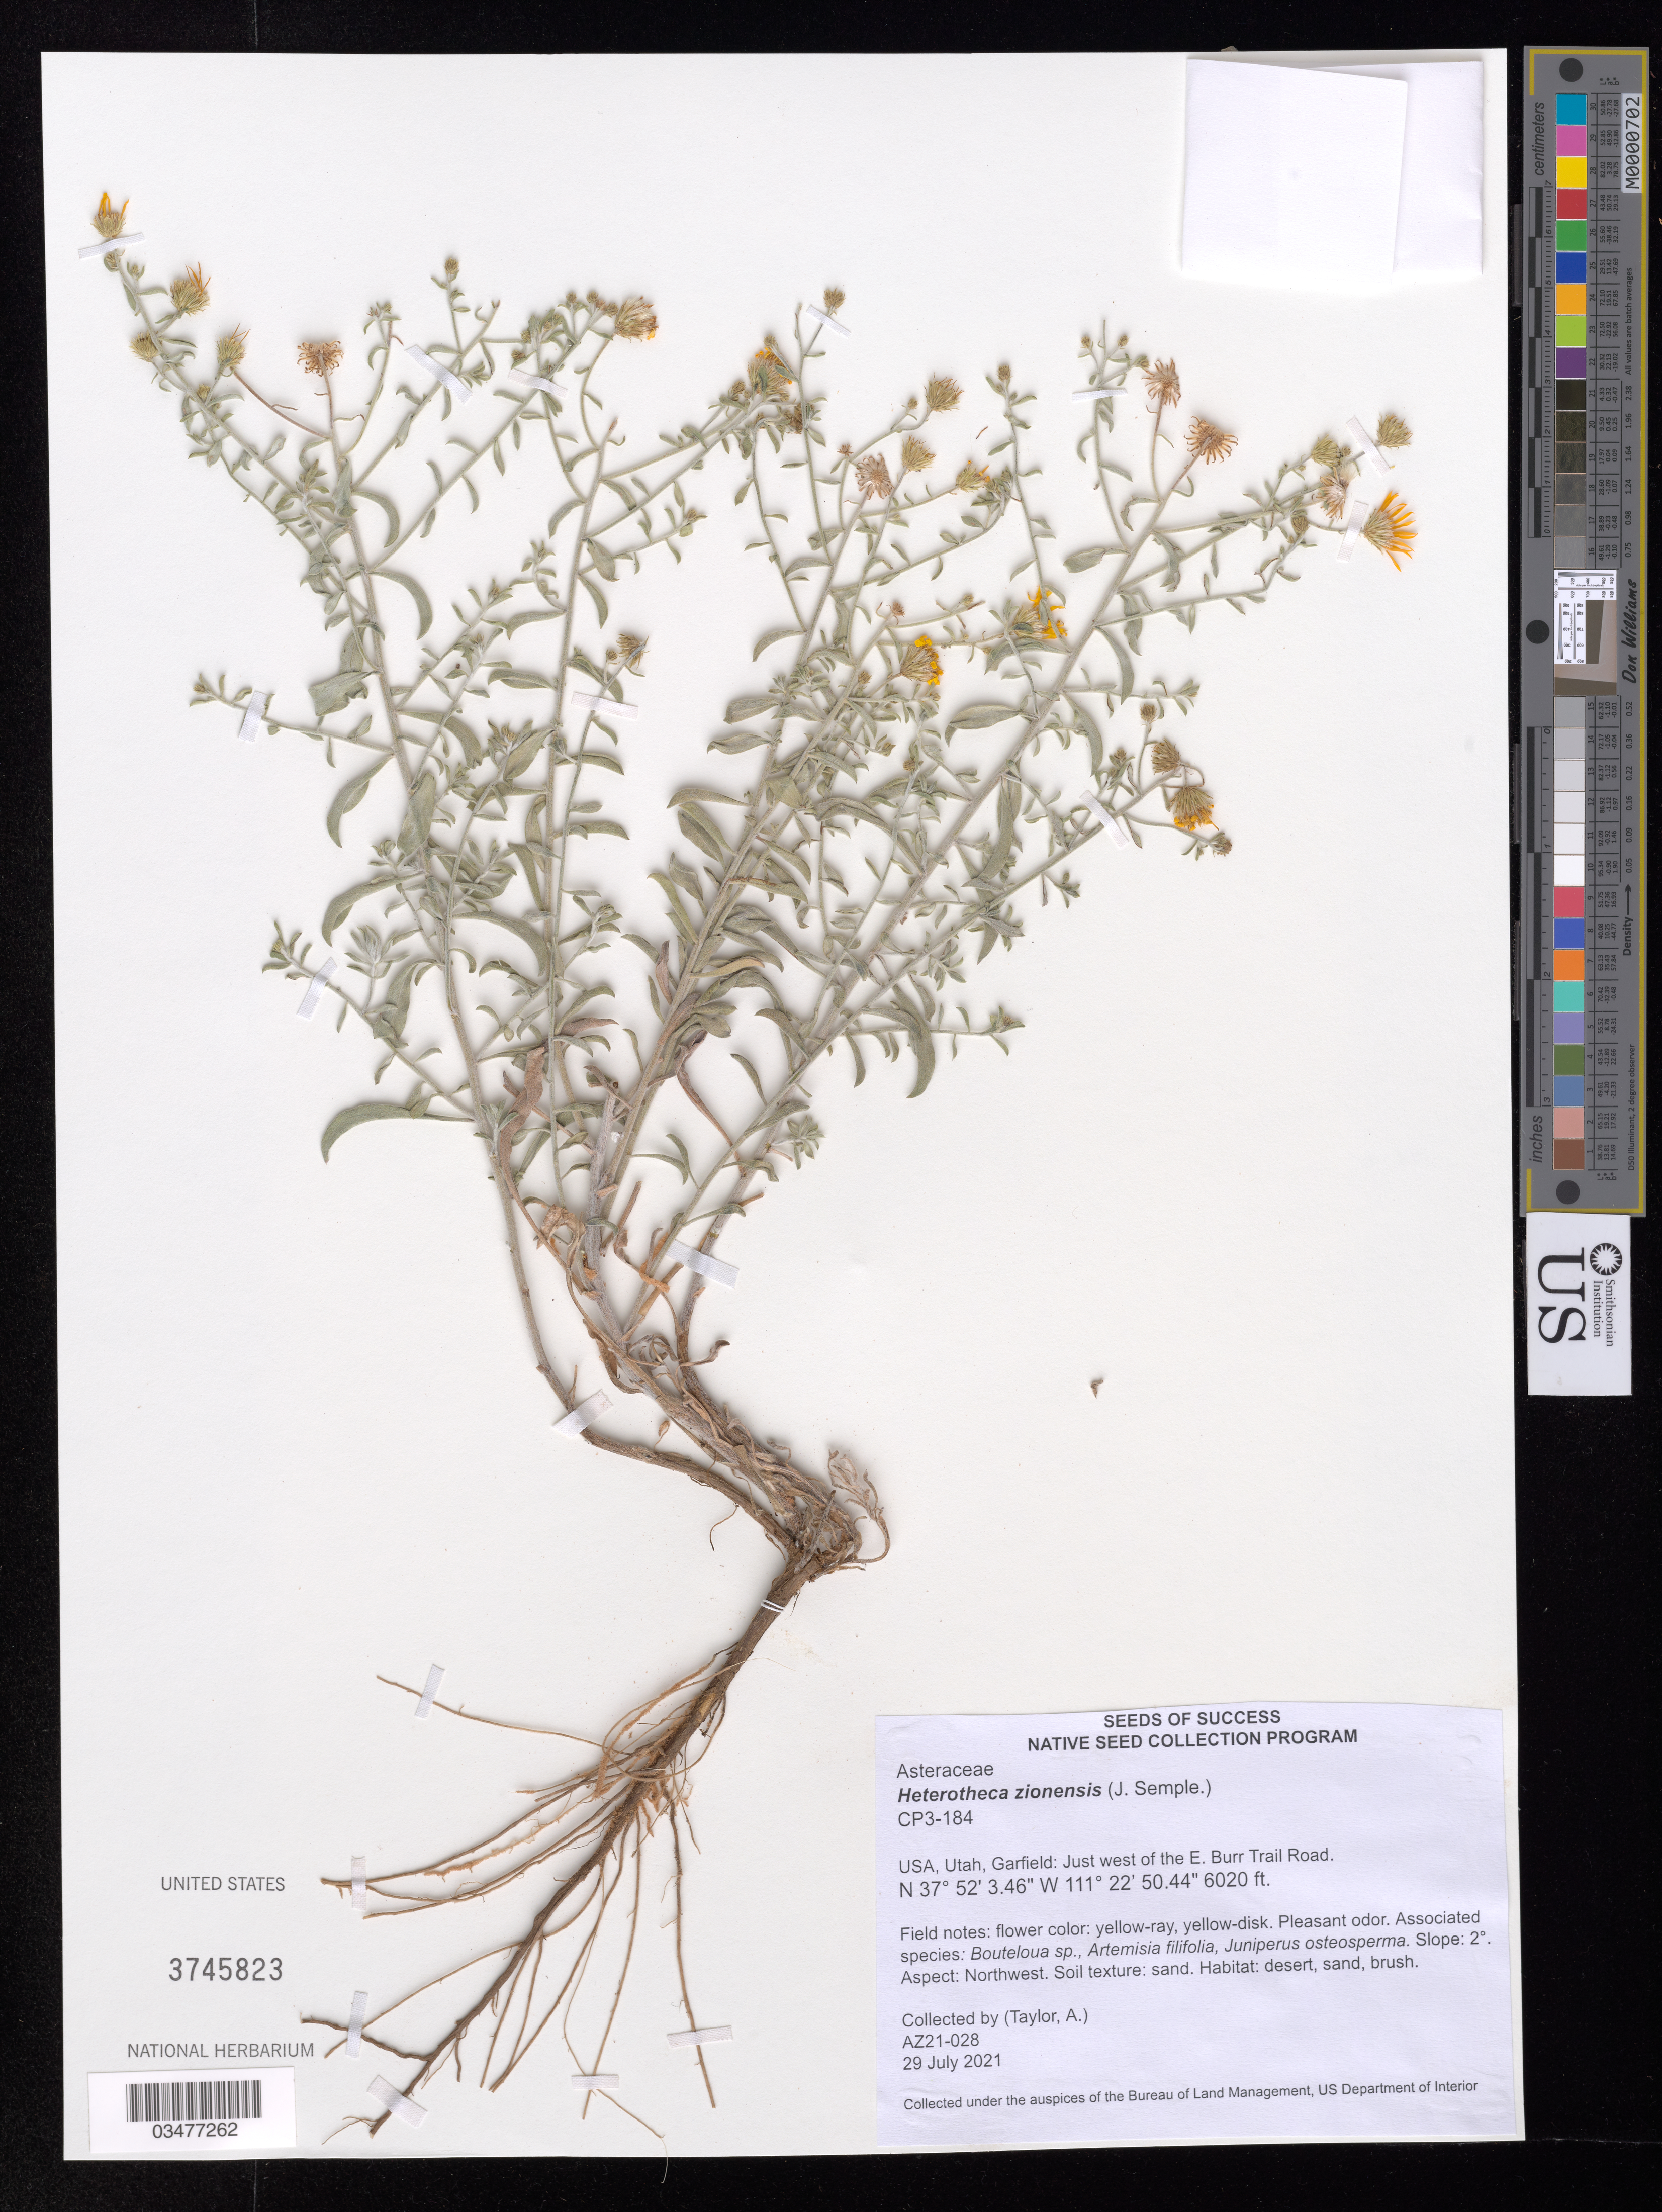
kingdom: Plantae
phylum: Tracheophyta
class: Magnoliopsida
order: Asterales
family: Asteraceae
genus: Heterotheca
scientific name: Heterotheca zionensis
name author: Semple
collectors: A. Taylor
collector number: AZ21-028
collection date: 2021-07-29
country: United States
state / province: Utah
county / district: Garfeild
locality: Just west on the E Burr Trail Road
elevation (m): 1835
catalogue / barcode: US 3745823